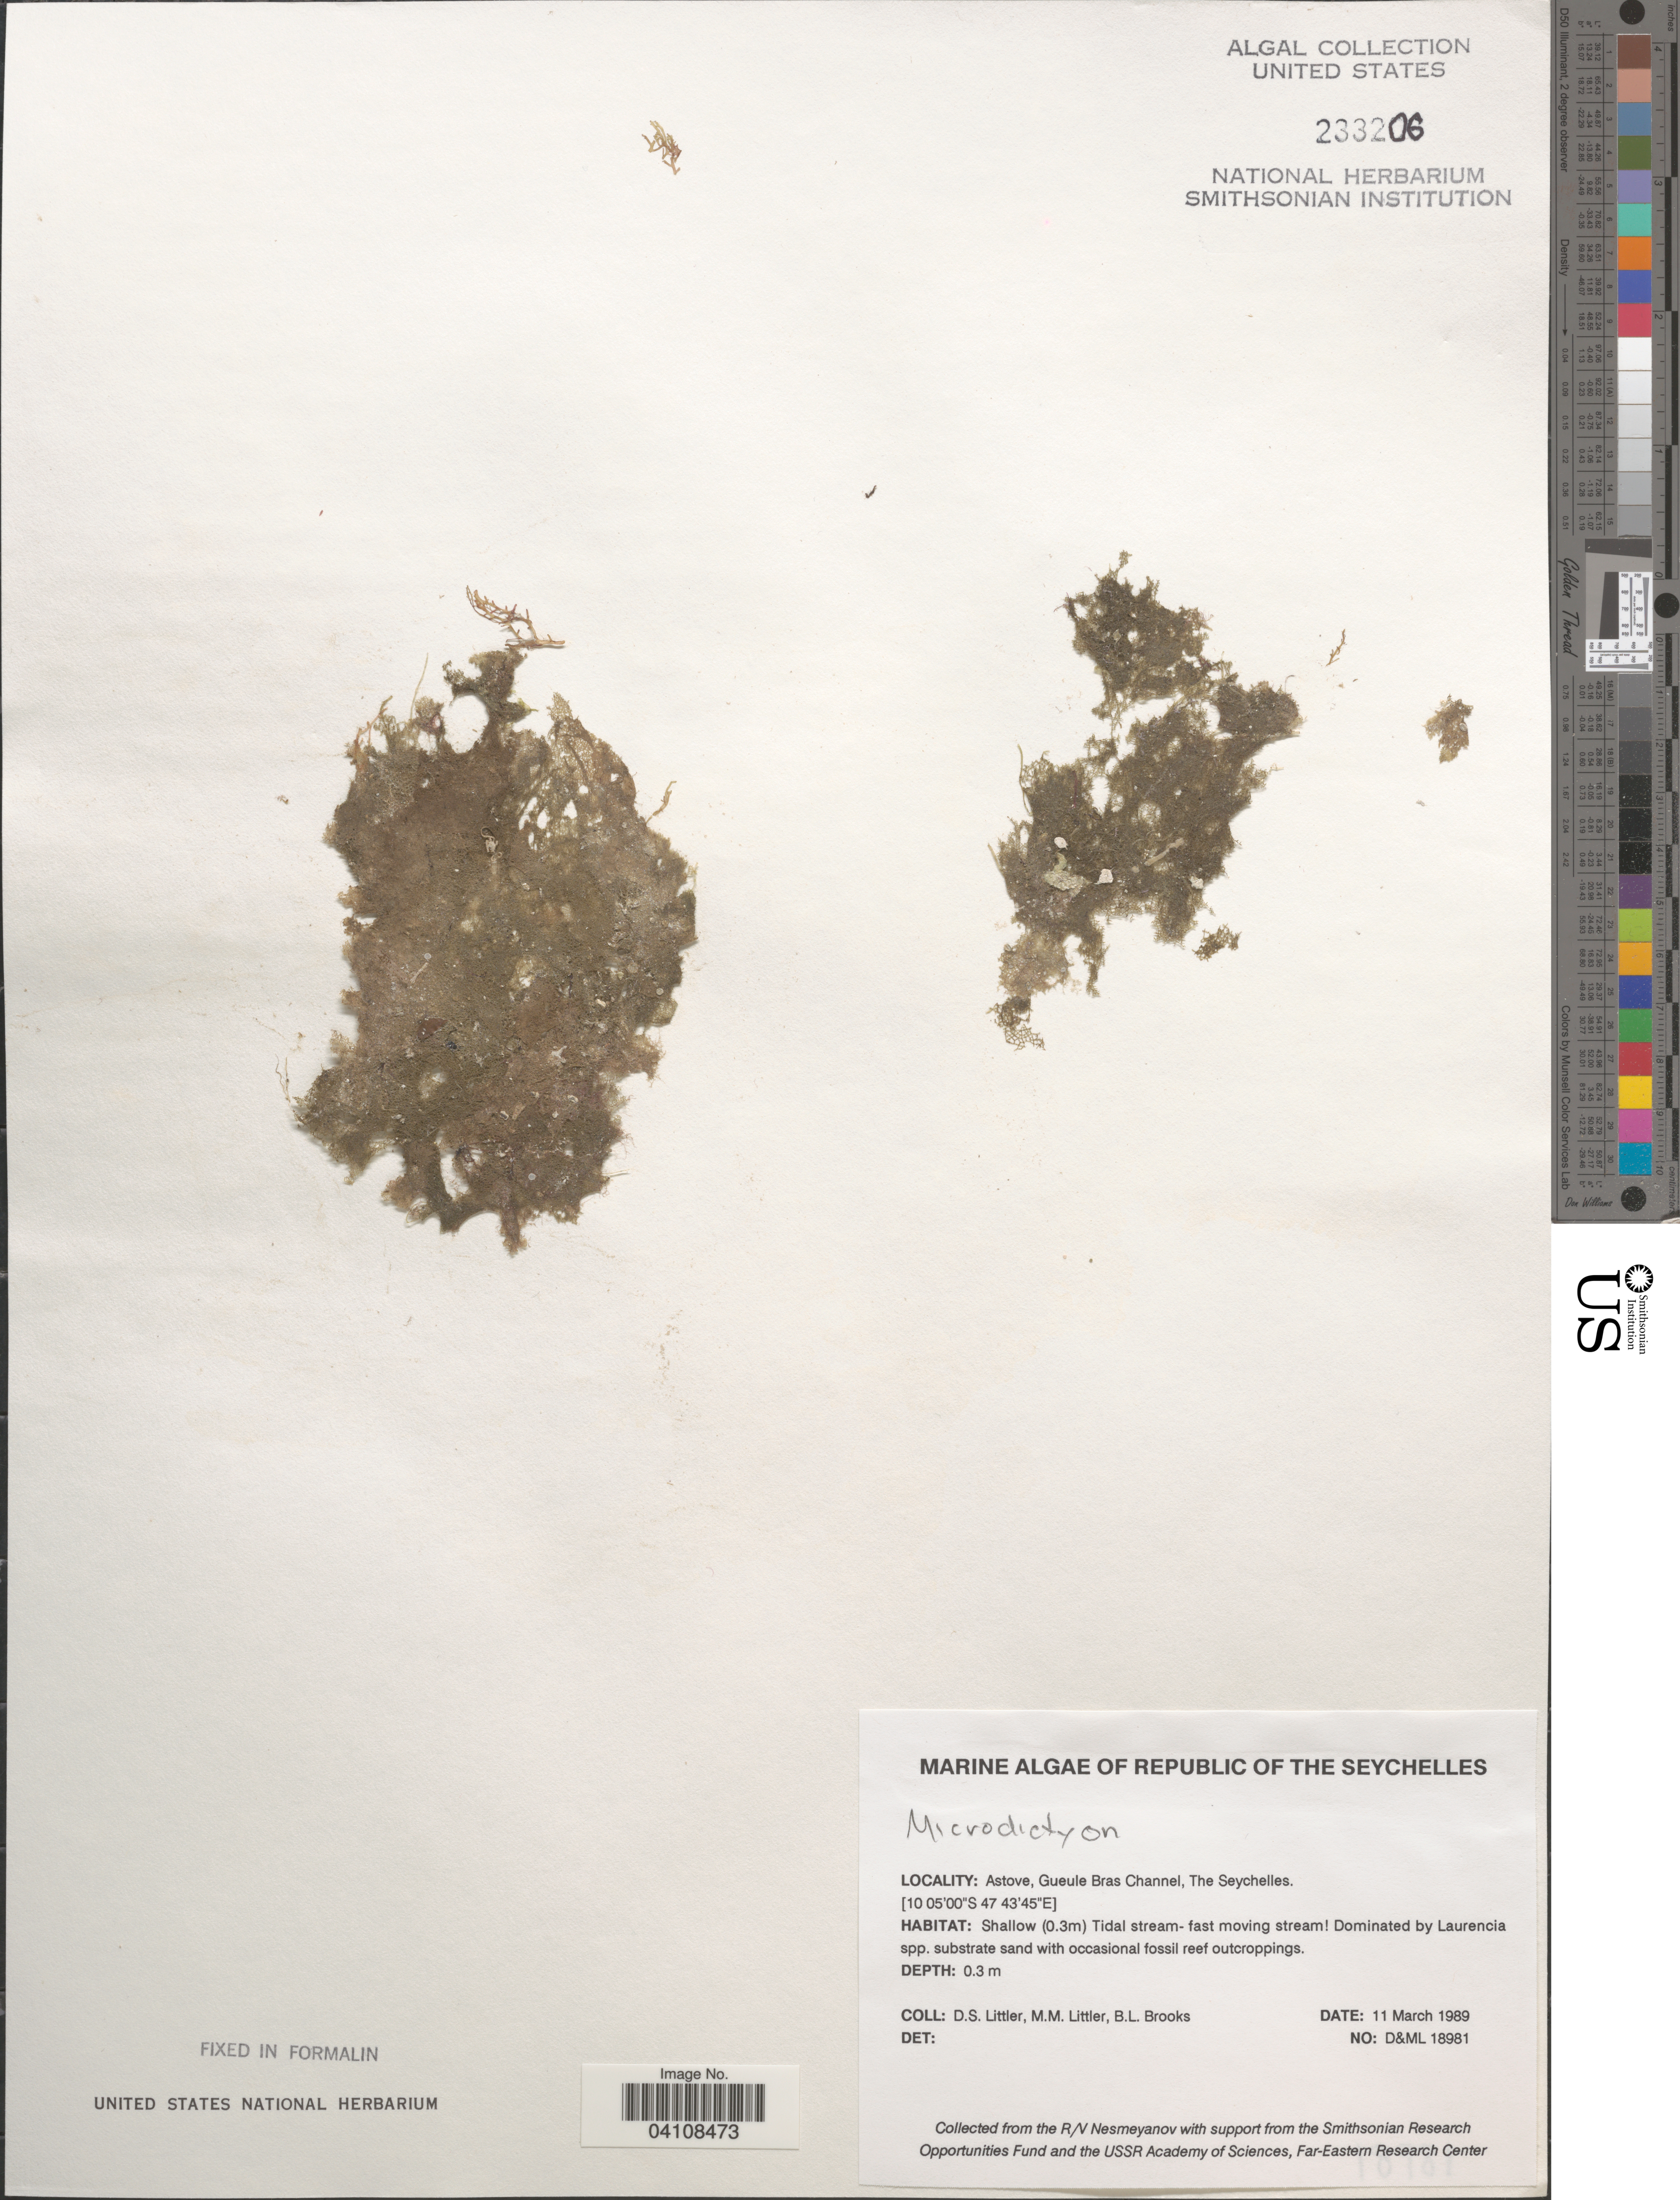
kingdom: Plantae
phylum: Chlorophyta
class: Ulvophyceae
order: Cladophorales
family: Anadyomenaceae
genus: Microdictyon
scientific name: Microdictyon sp.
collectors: D. S. Littler & B. Brooks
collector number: D&ML18981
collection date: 1989-03-11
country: Seychelles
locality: Republic of The Seychelles. Astove, Gueule Bras Channel.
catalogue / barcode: US 233206